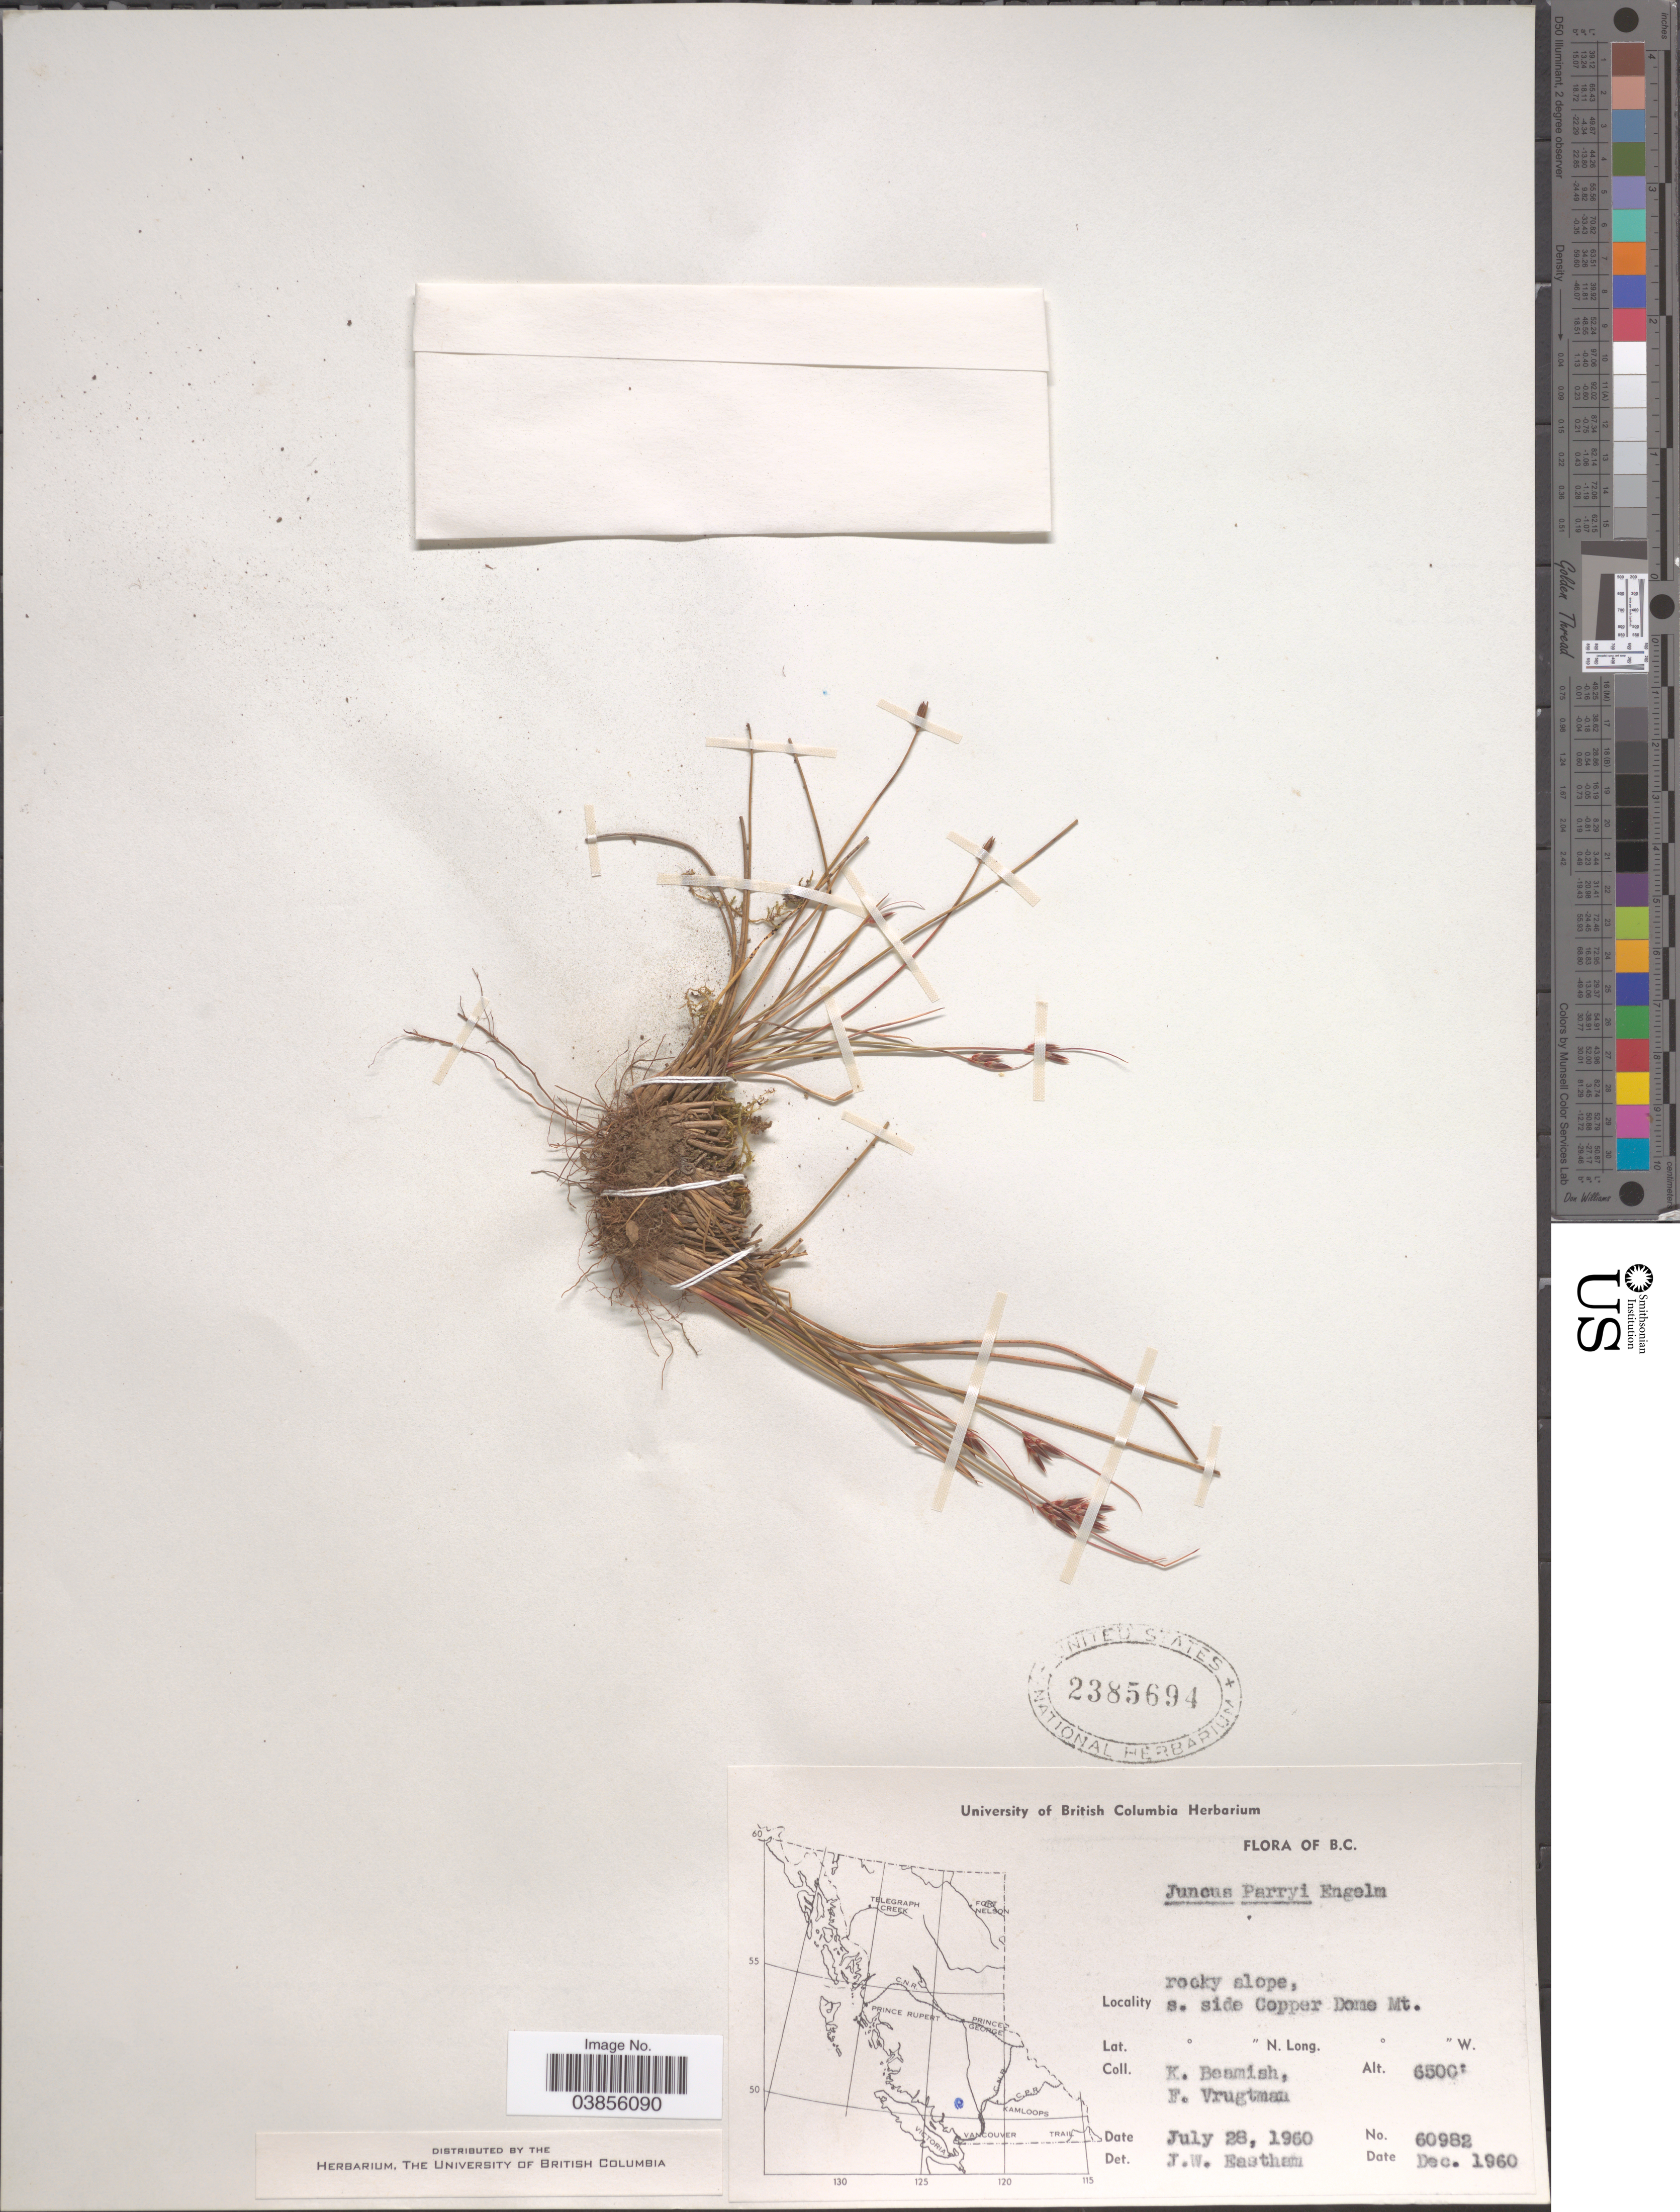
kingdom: Plantae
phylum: Tracheophyta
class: Liliopsida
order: Poales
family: Juncaceae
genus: Juncus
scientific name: Juncus parryi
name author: Engelm.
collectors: K. Beamish & F. Vrugtman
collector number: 60982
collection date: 1960-07-28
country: Canada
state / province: British Columbia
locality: S. side Copper Dome Mt.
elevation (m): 1981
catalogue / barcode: US 2385694